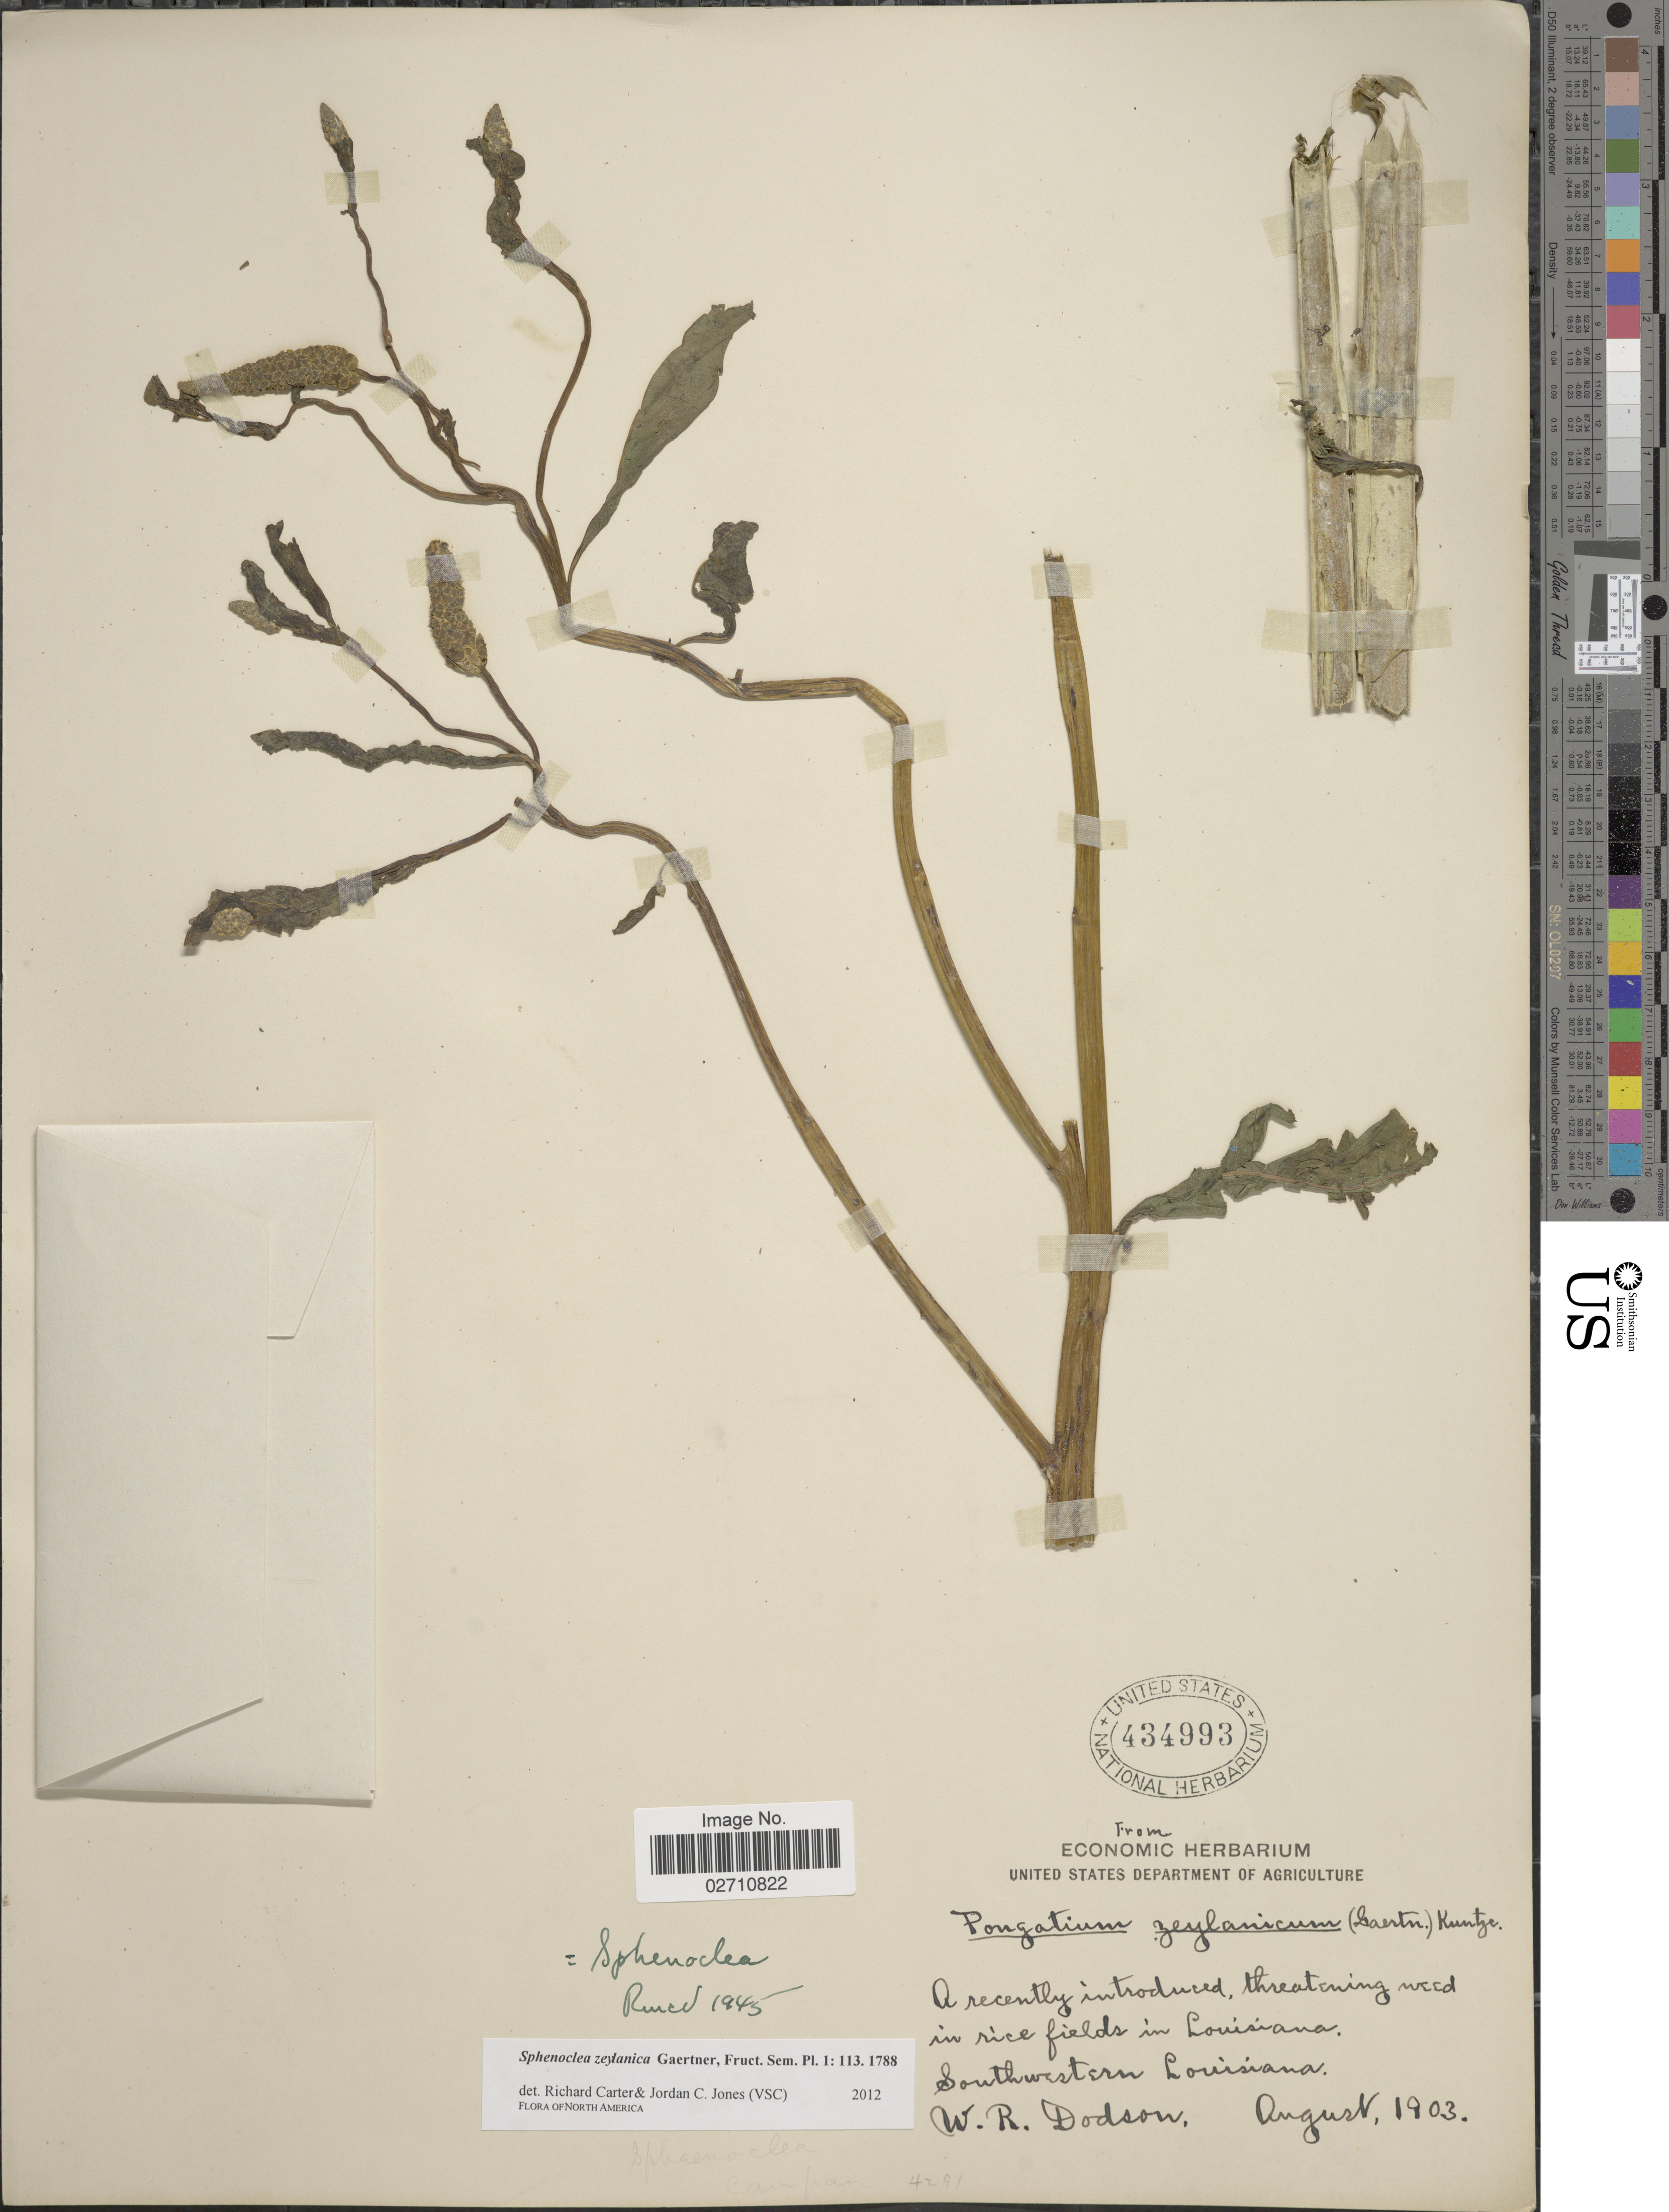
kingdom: Plantae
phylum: Tracheophyta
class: Magnoliopsida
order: Solanales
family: Sphenocleaceae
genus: Sphenoclea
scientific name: Sphenoclea zeylanica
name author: Gaertn.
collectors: W. R. Dodson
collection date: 1903-08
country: United States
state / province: Louisiana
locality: Southwestern Louisiana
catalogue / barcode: US 434993